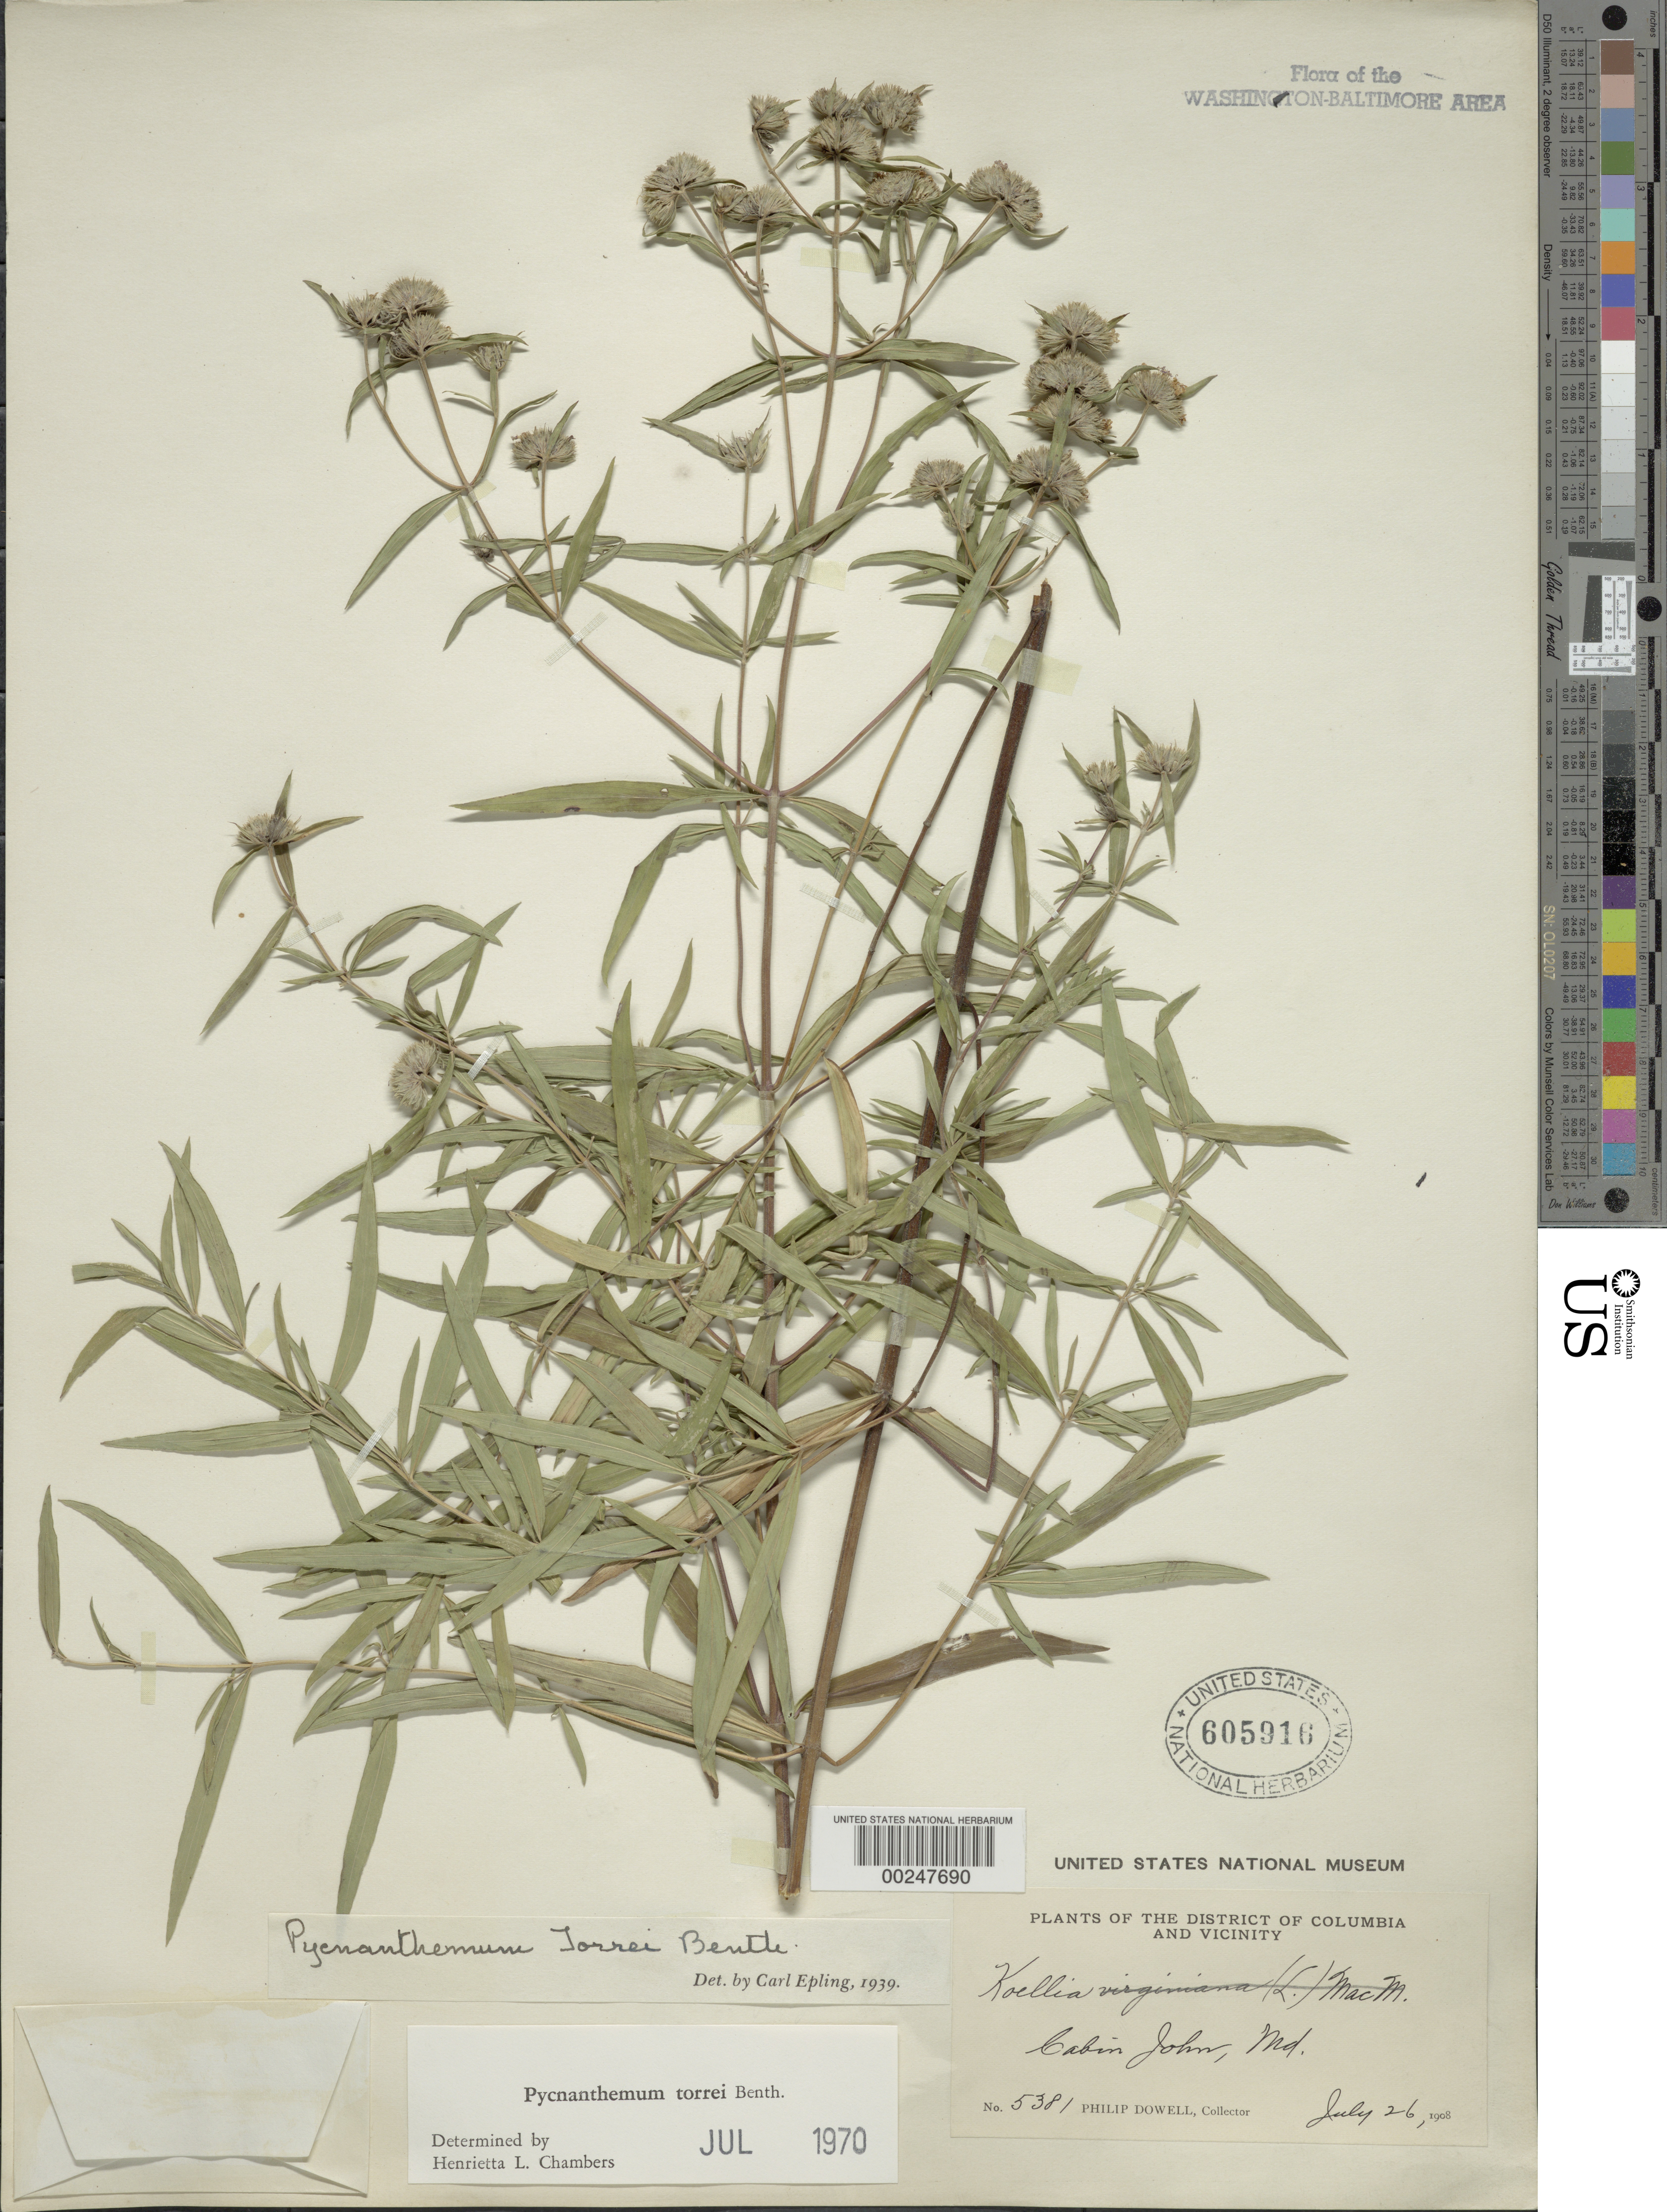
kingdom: Plantae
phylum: Tracheophyta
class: Magnoliopsida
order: Lamiales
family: Lamiaceae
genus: Pycnanthemum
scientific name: Pycnanthemum torreyi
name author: Benth.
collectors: P. Dowell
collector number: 5381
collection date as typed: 26 Jul 1908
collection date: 1908-07-26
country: United States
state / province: Maryland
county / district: Montgomery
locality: Cabin John C. & O. Canal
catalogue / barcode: US 605916